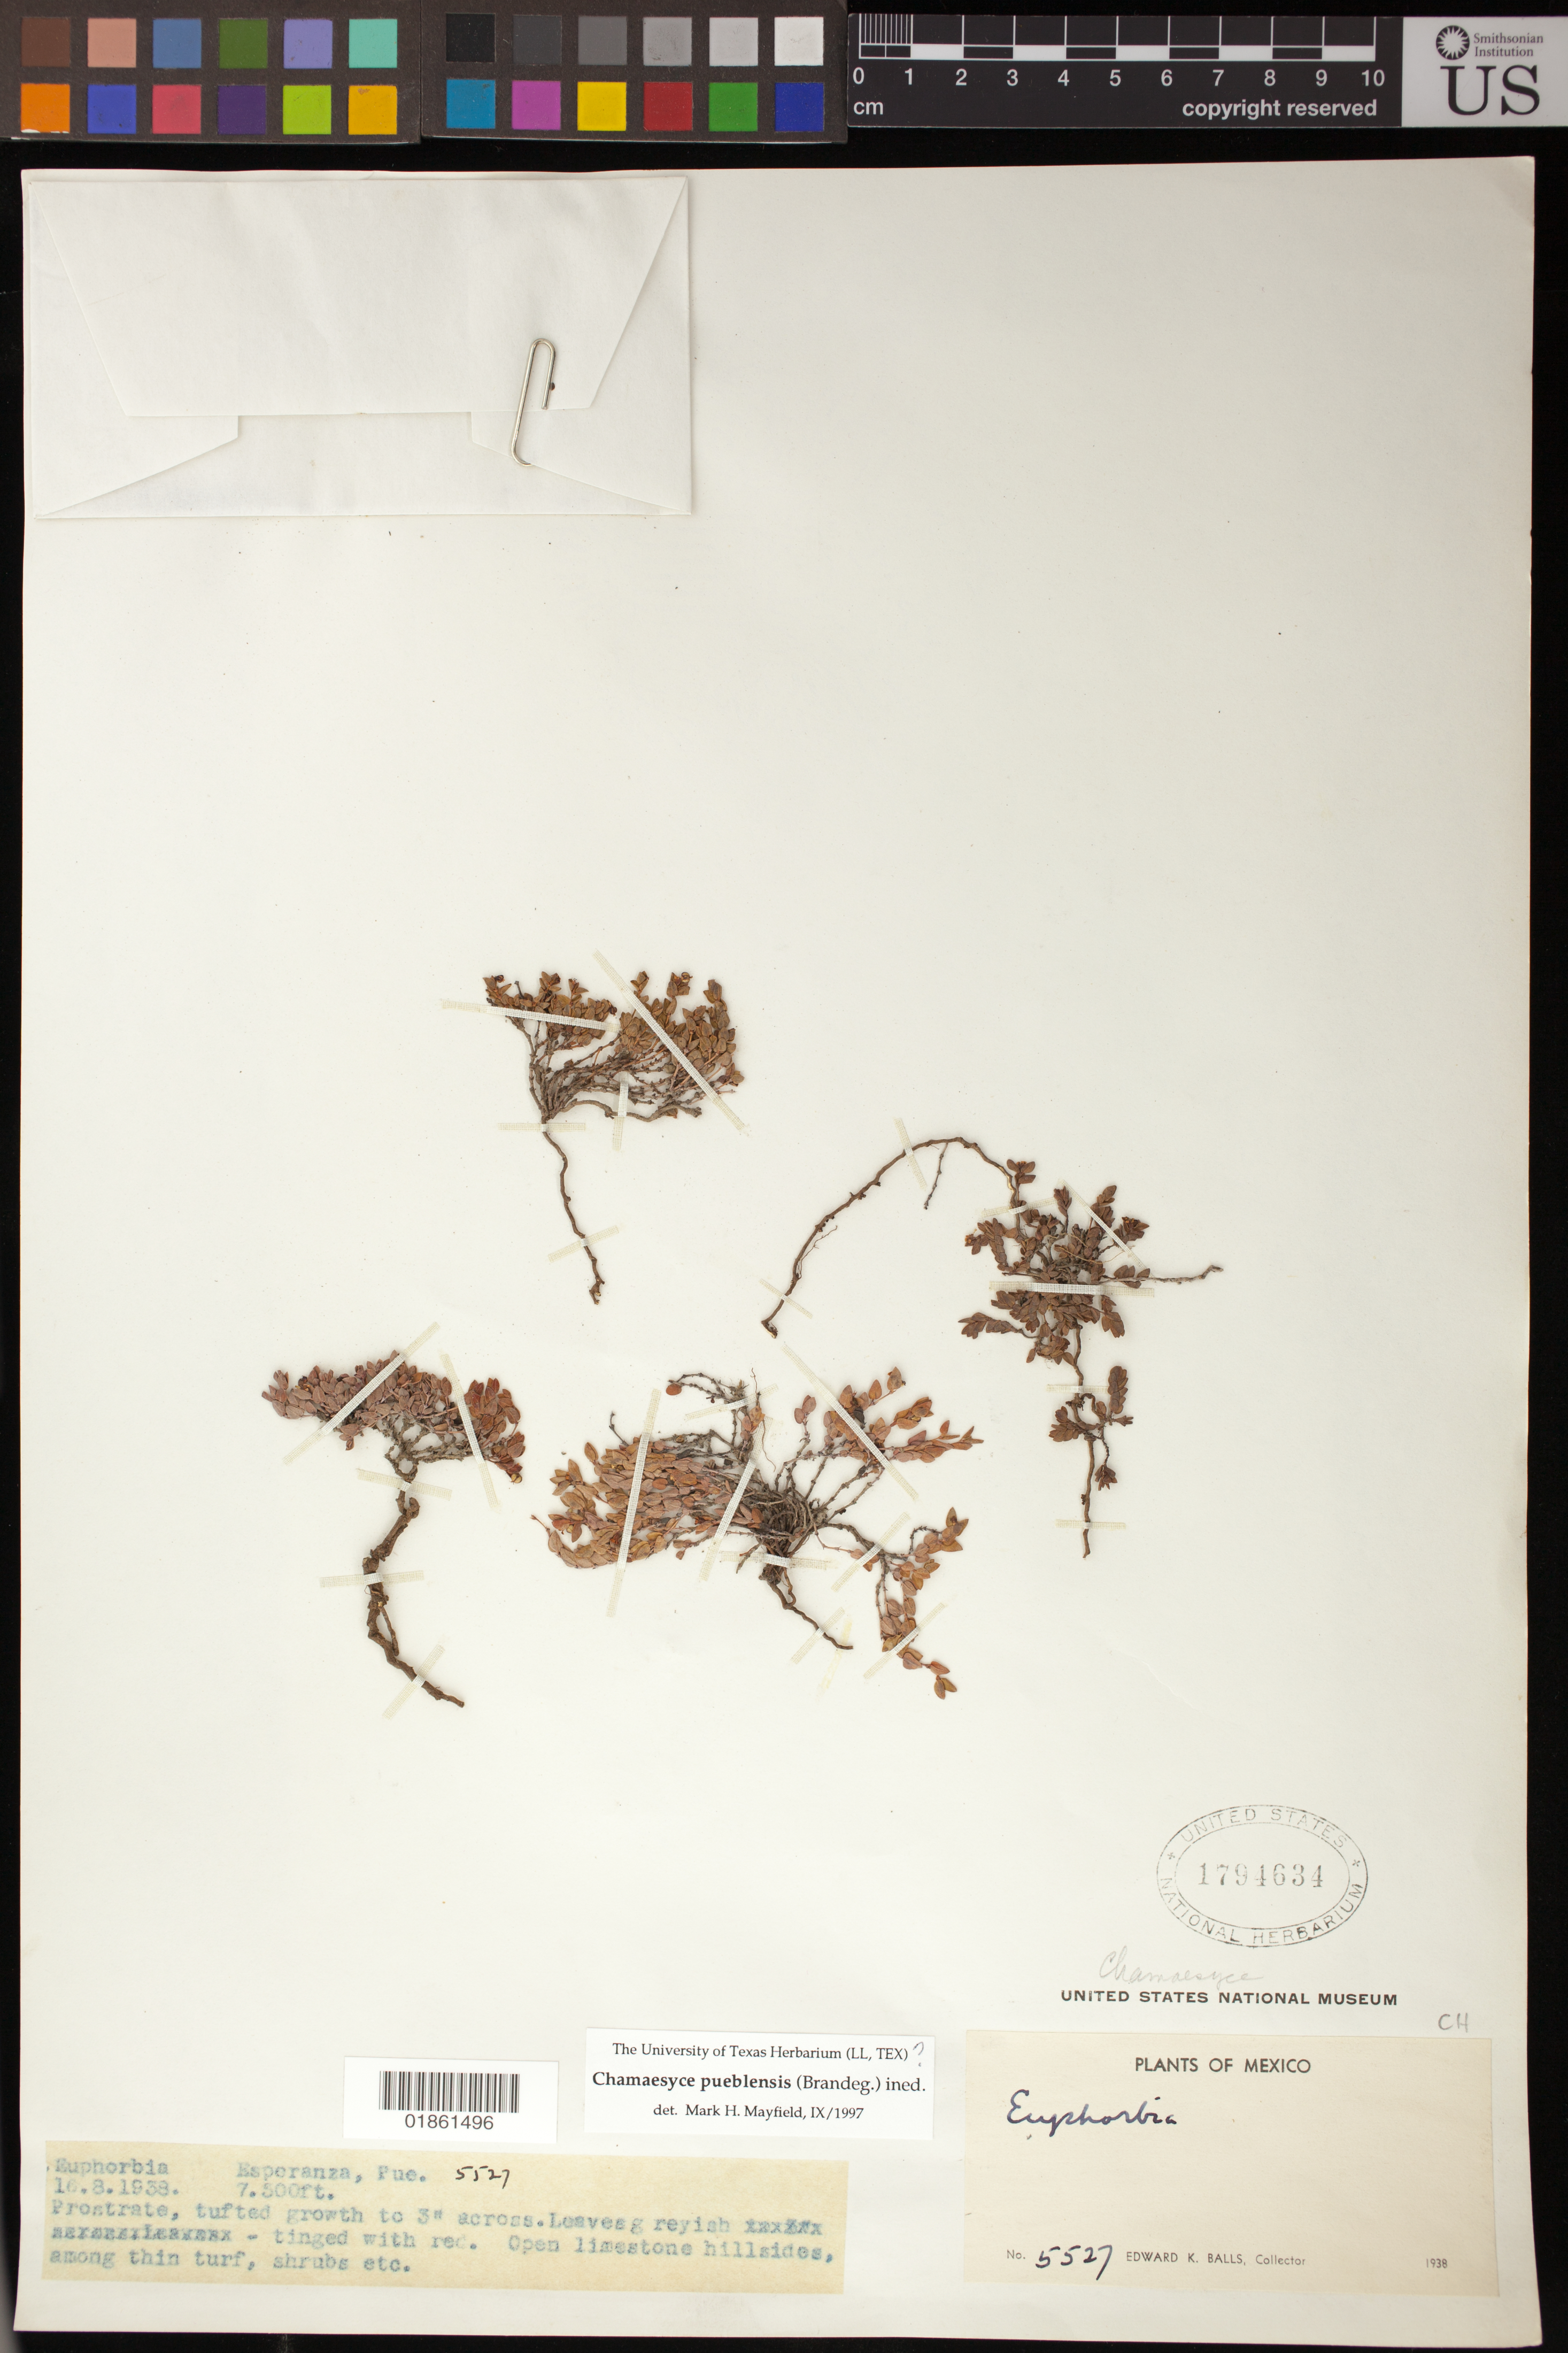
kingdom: Plantae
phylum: Tracheophyta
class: Magnoliopsida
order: Malpighiales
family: Euphorbiaceae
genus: Euphorbia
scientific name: Euphorbia pueblensis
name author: Brandegee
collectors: E. K. Balls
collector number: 5527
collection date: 1938-08-16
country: Mexico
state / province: Puebla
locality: Esperanza; Open limestone hillsides among thin turf, shrubs etc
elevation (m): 2286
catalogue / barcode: US 1794634